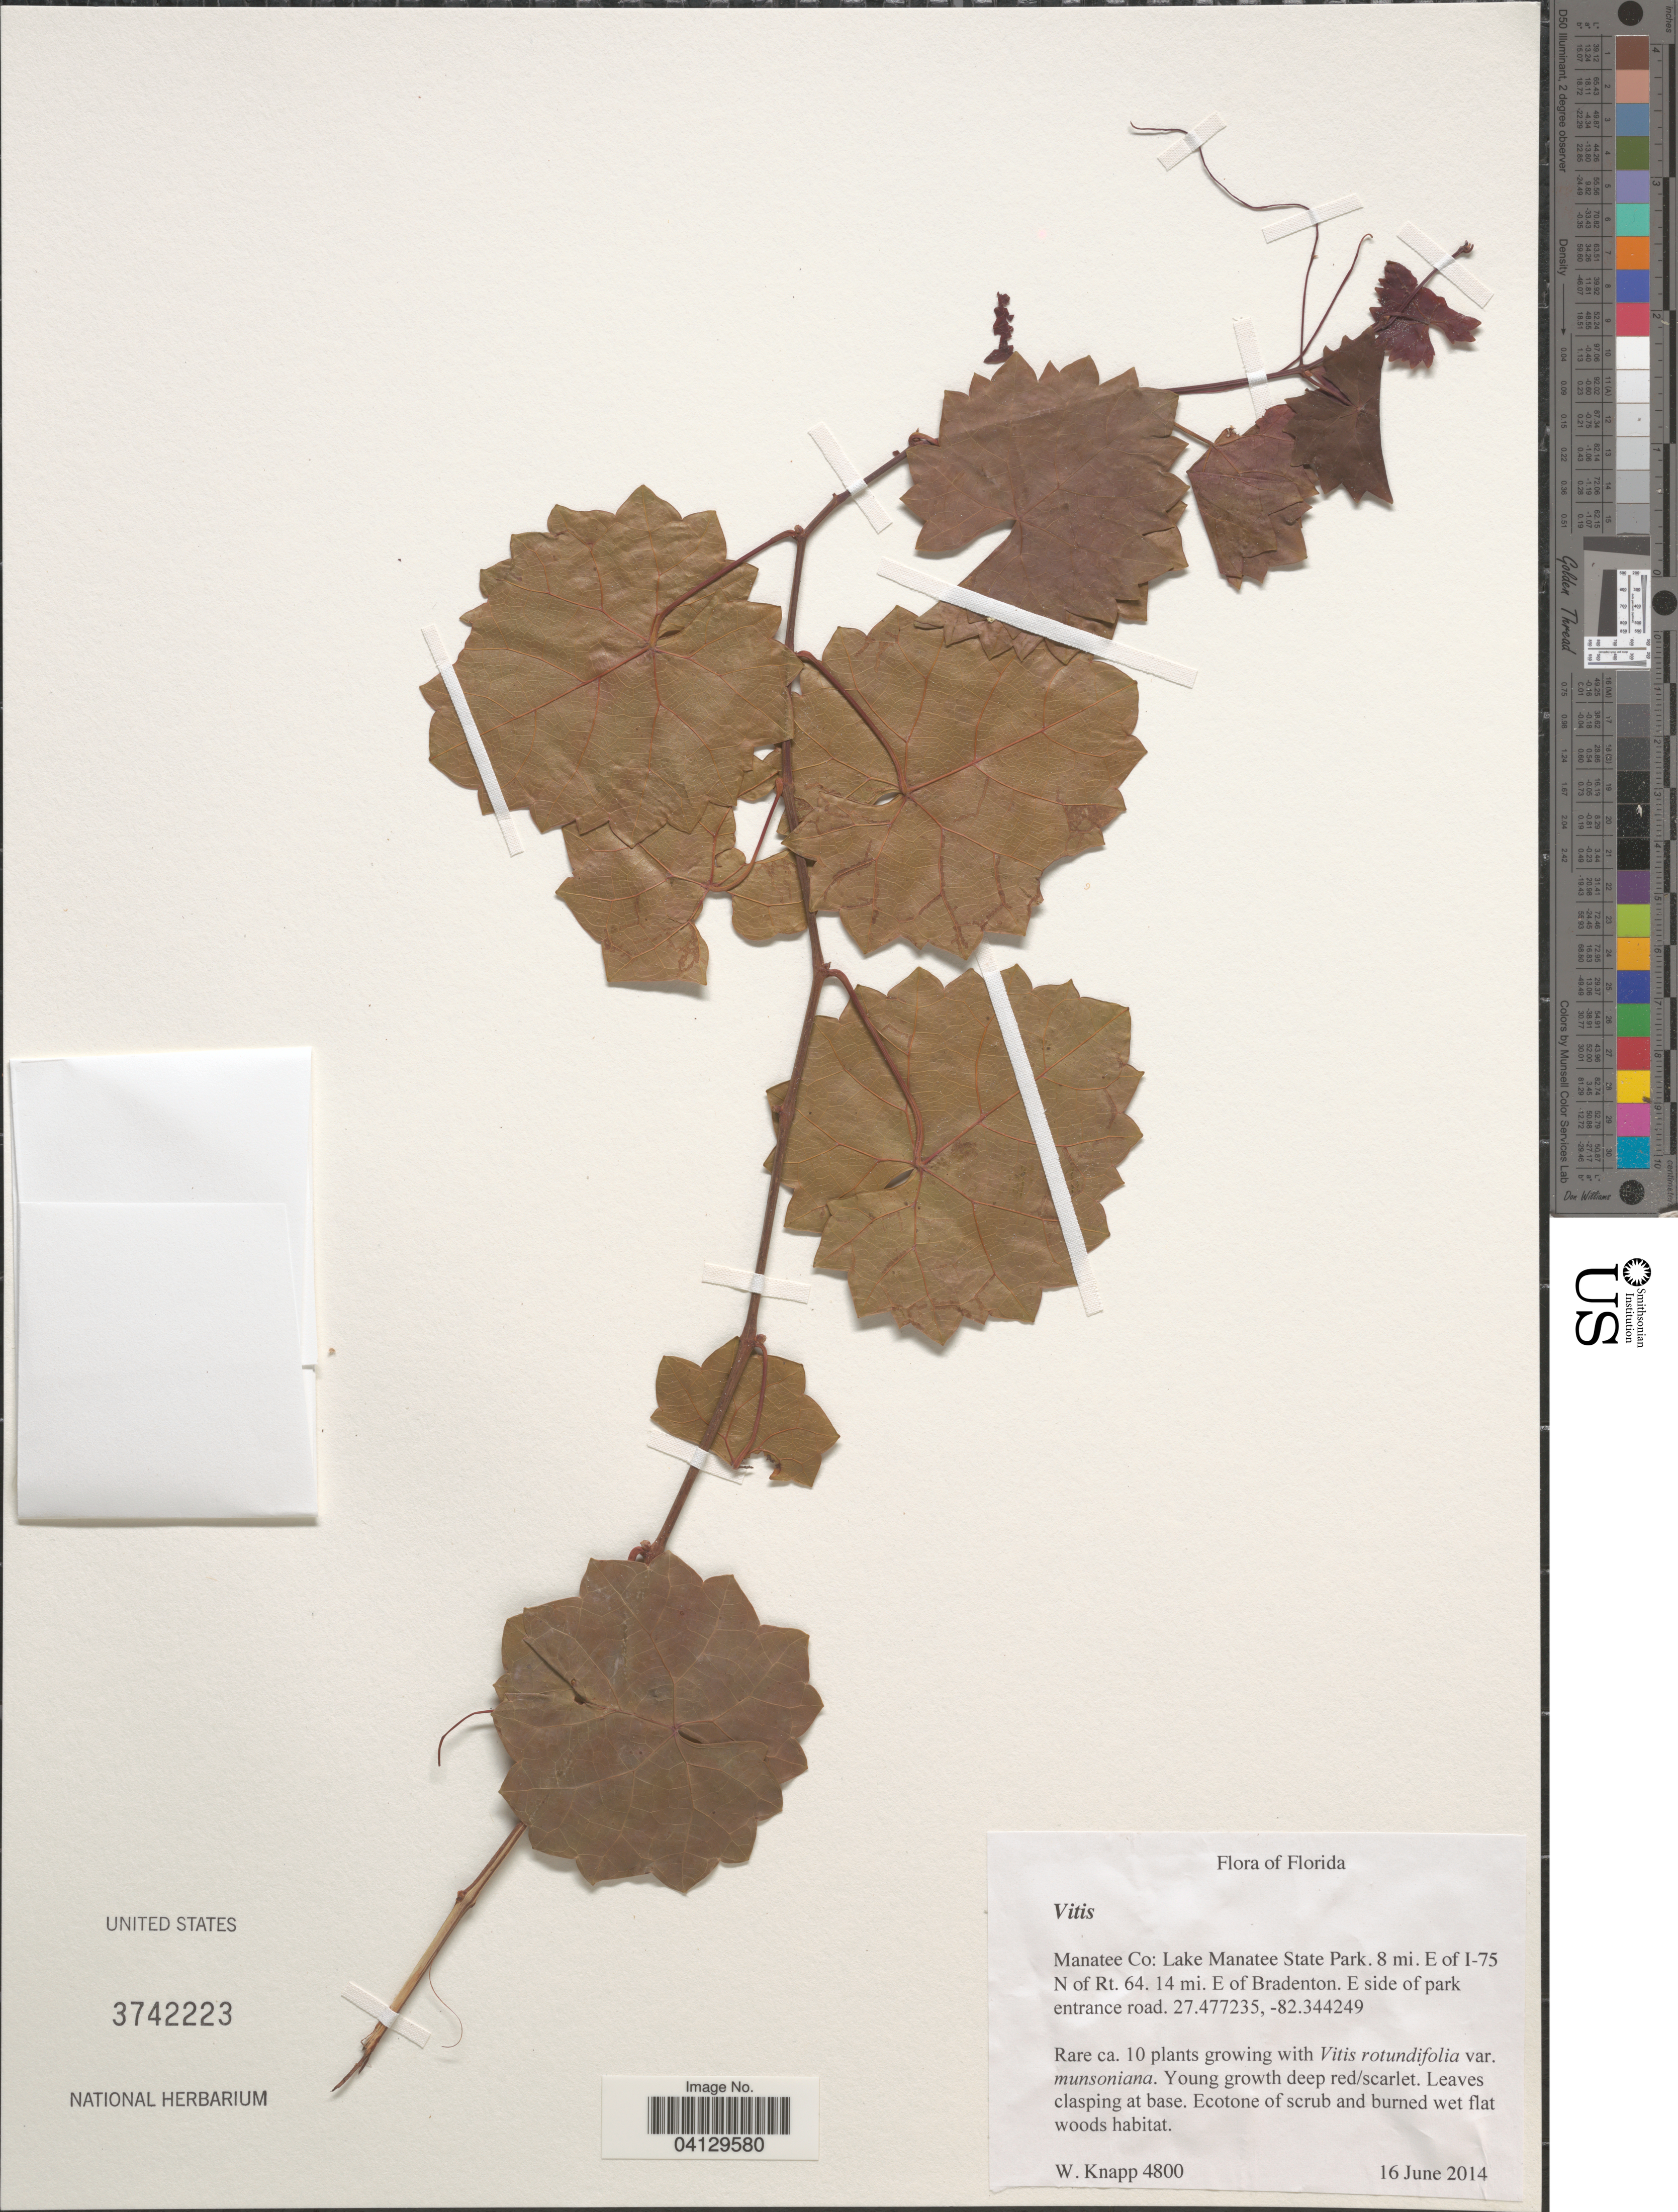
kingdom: Plantae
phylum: Tracheophyta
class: Magnoliopsida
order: Vitales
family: Vitaceae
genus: Vitis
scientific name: Vitis sp.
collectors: W. Knapp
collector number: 4800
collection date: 2014-06-16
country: United States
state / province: Florida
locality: Manatee Co: Lake Manatee State Park. 8 mi. E of I-75 N of Rt. 64. 14 mi. E of Bradenton. E side of park entrance road. 273477235, -82.344249.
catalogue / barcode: US 3742223